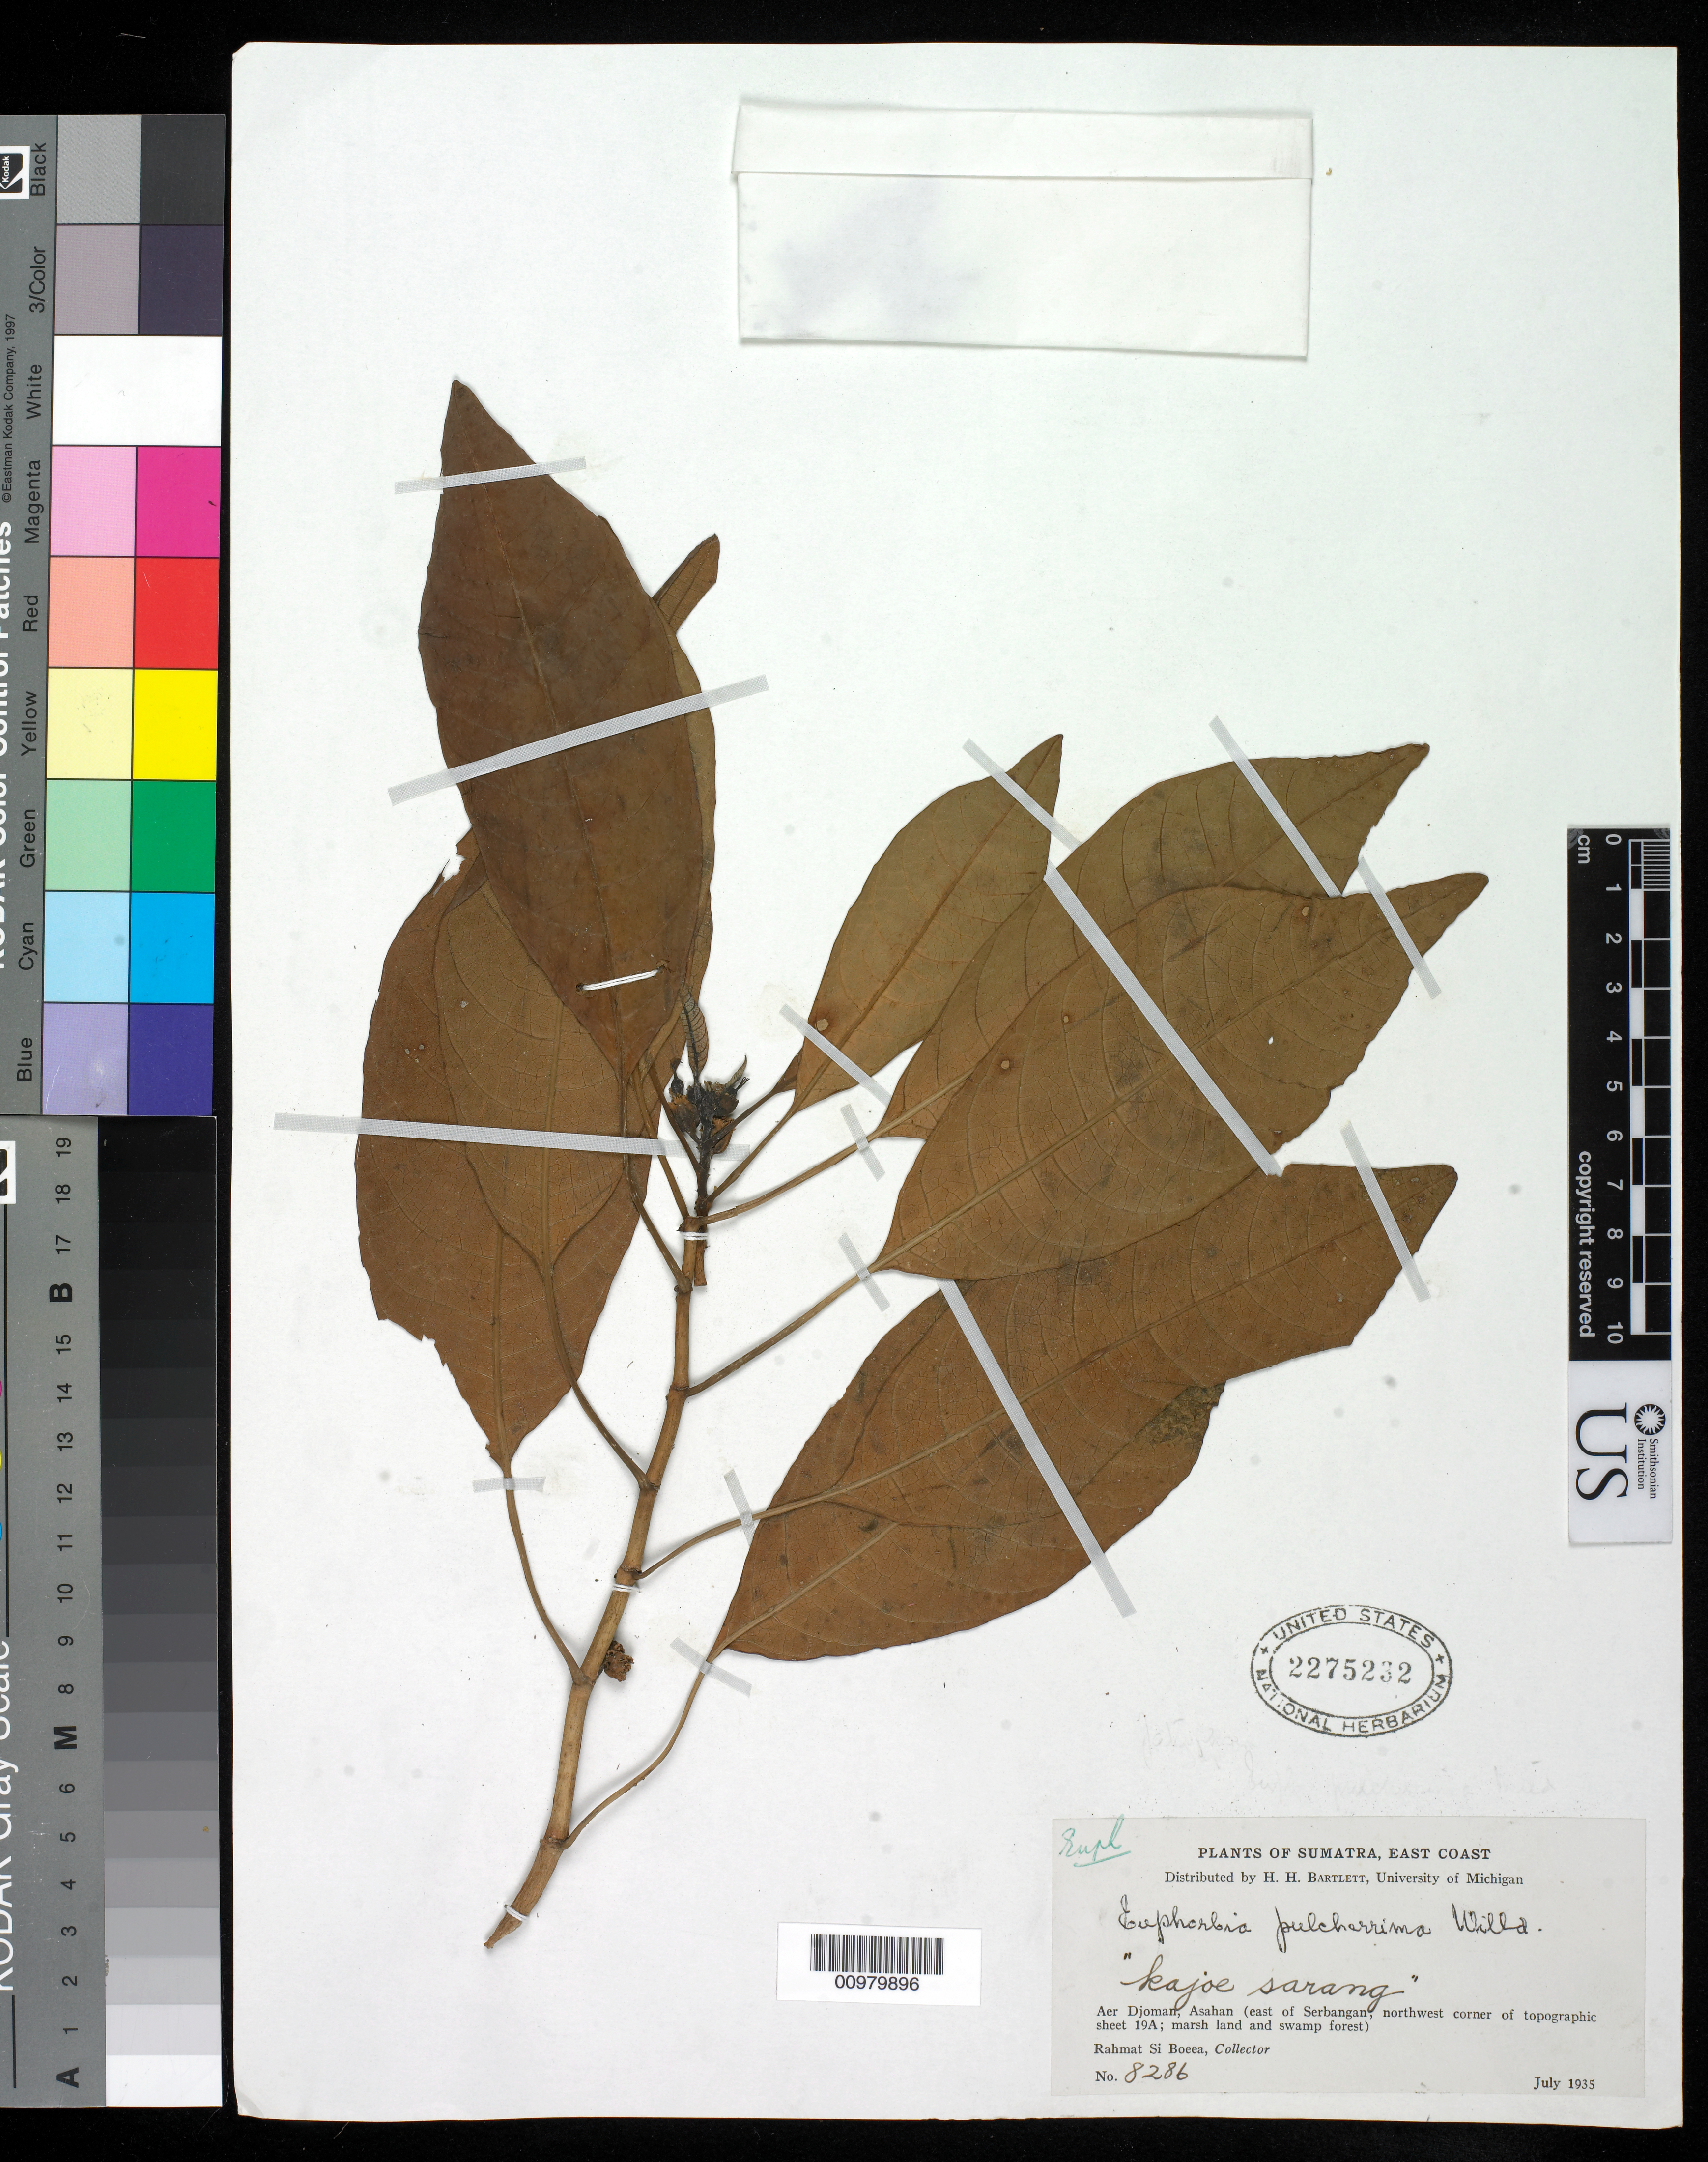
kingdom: Plantae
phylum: Tracheophyta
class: Magnoliopsida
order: Malpighiales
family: Euphorbiaceae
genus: Euphorbia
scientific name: Euphorbia pulcherrima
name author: Willd. ex Klotzsch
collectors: Rahmat Si Boeea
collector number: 8286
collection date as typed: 01 Jul 1935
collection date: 1935-07-01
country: Indonesia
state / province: Sumatra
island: Sumatra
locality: Sumatra, East Coast, Asahan (east of Servangan), Aer Djoman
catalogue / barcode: US 2275232